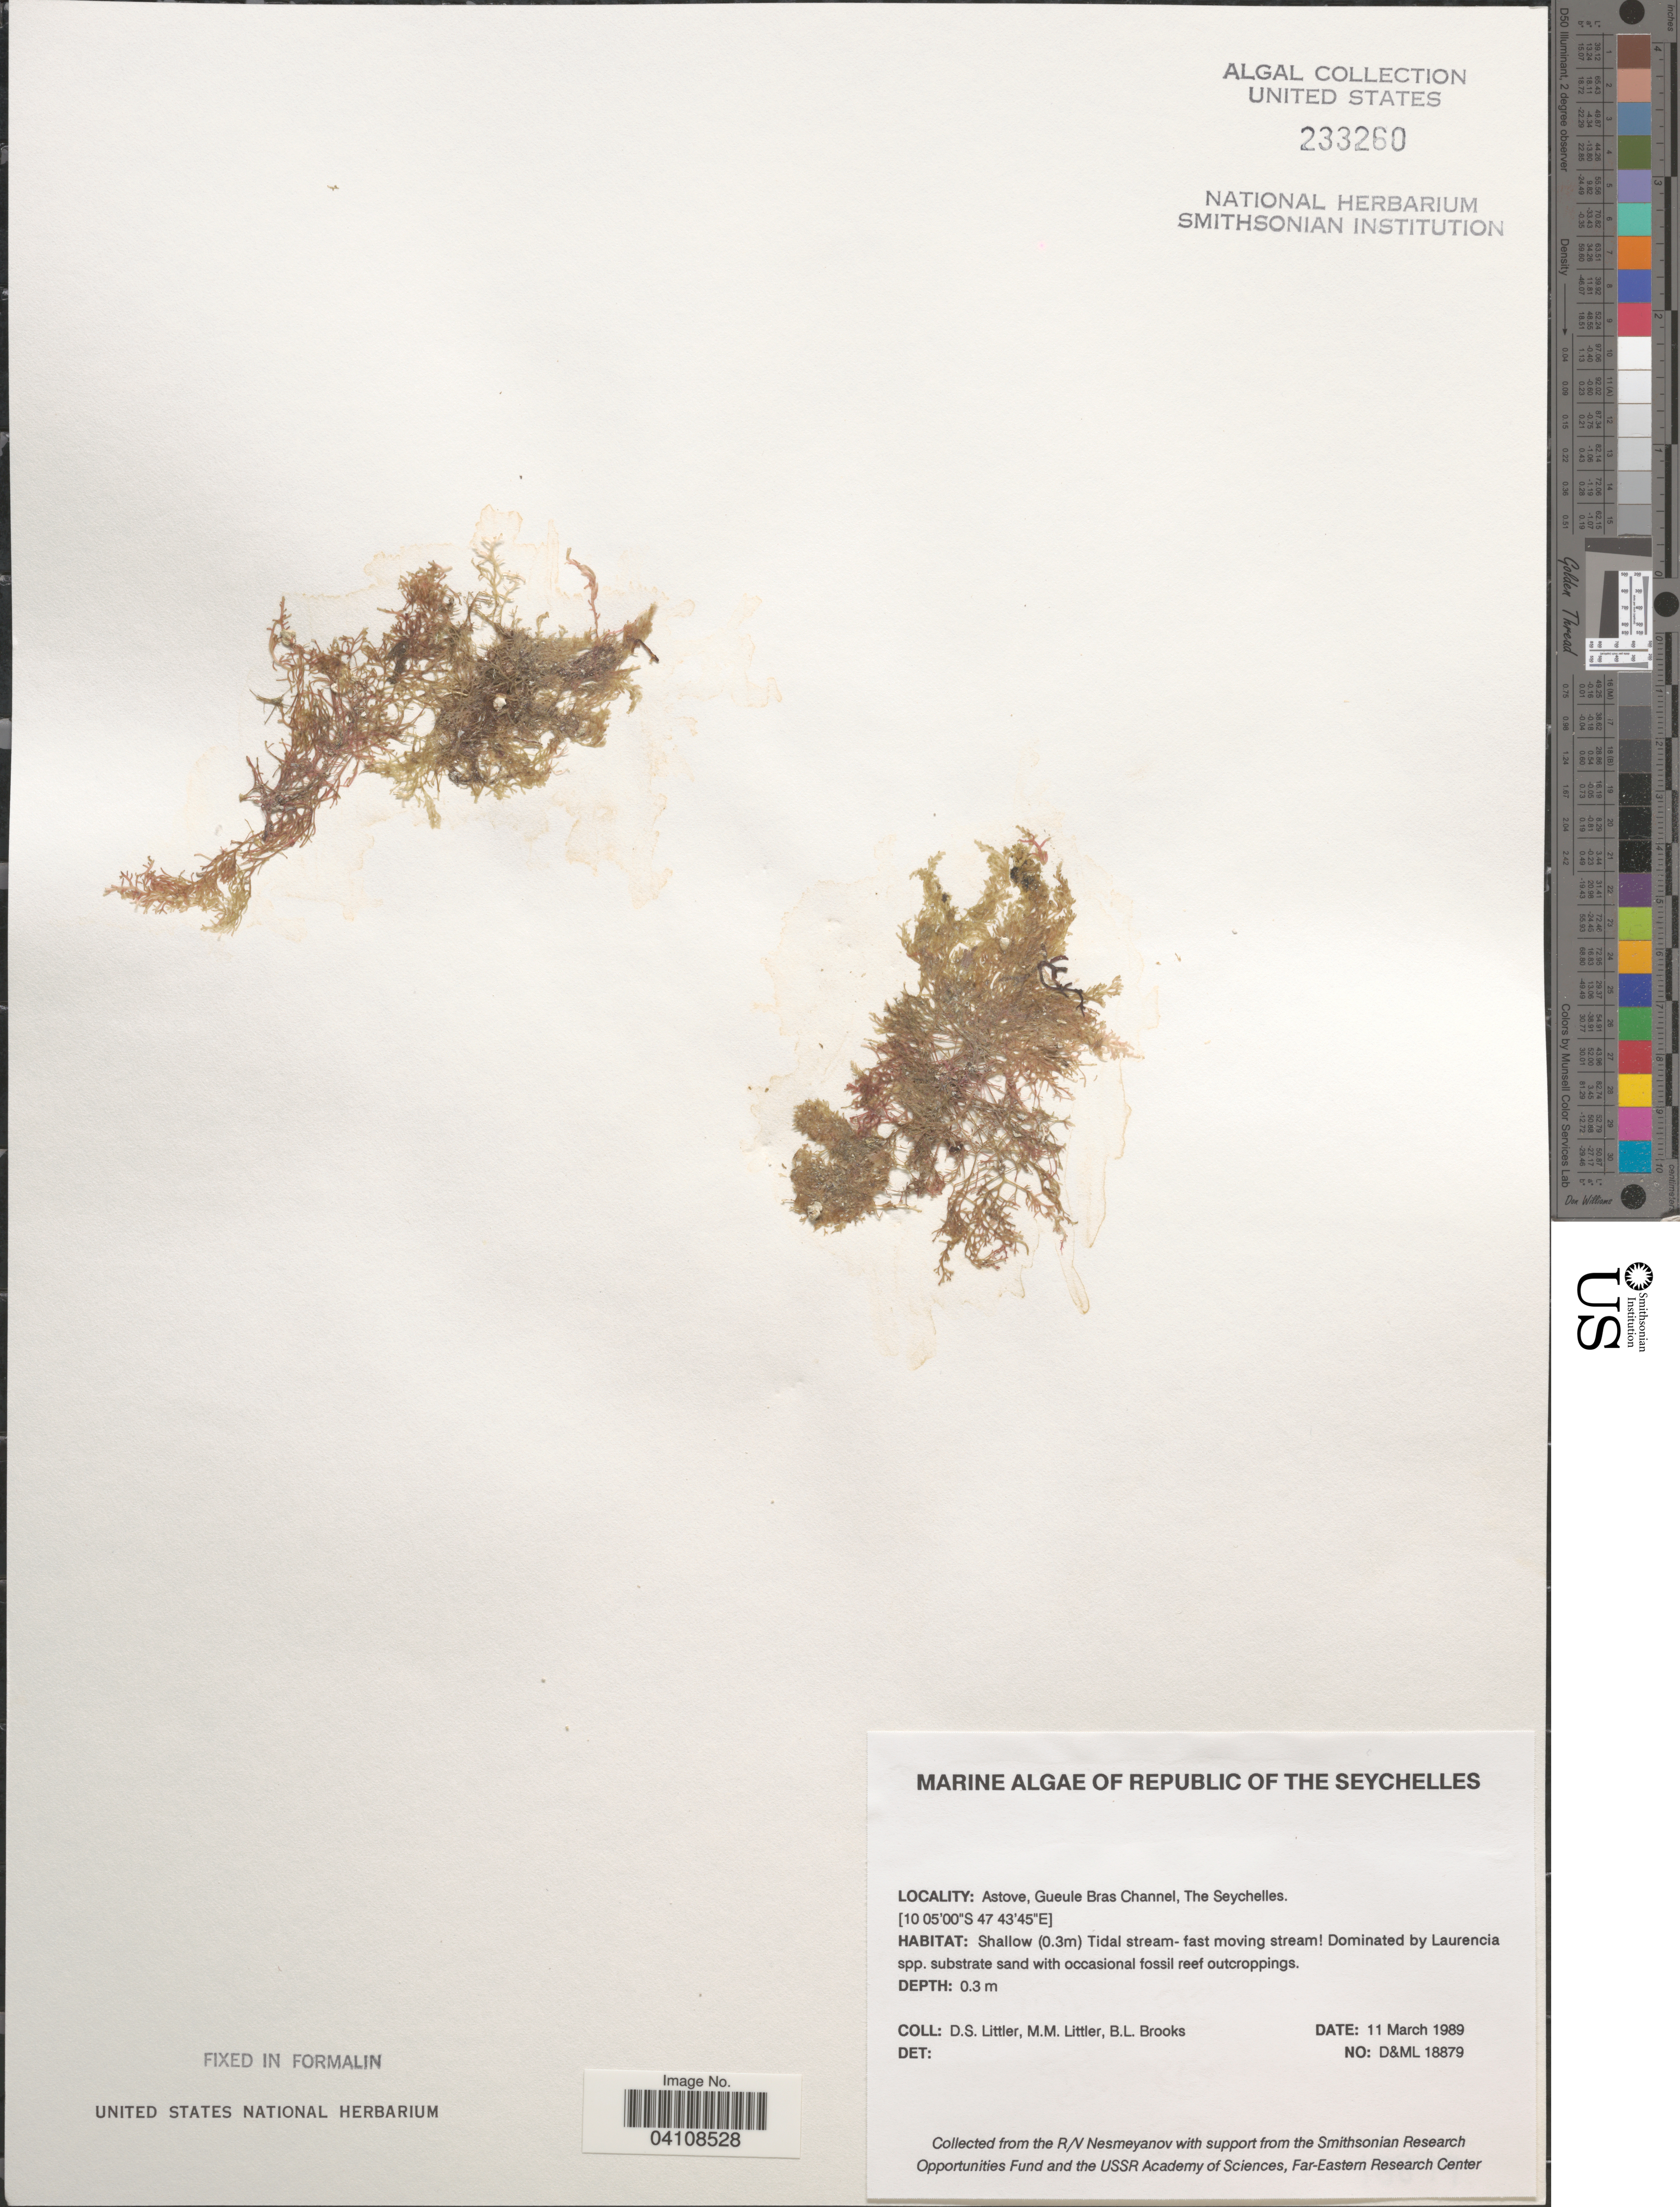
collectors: D. S. Littler & B. Brooks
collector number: D&ML18879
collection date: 1989-03-11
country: Seychelles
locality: Republic of The Seychelles. Astove, Gueule Bras Channel.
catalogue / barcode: US 233260